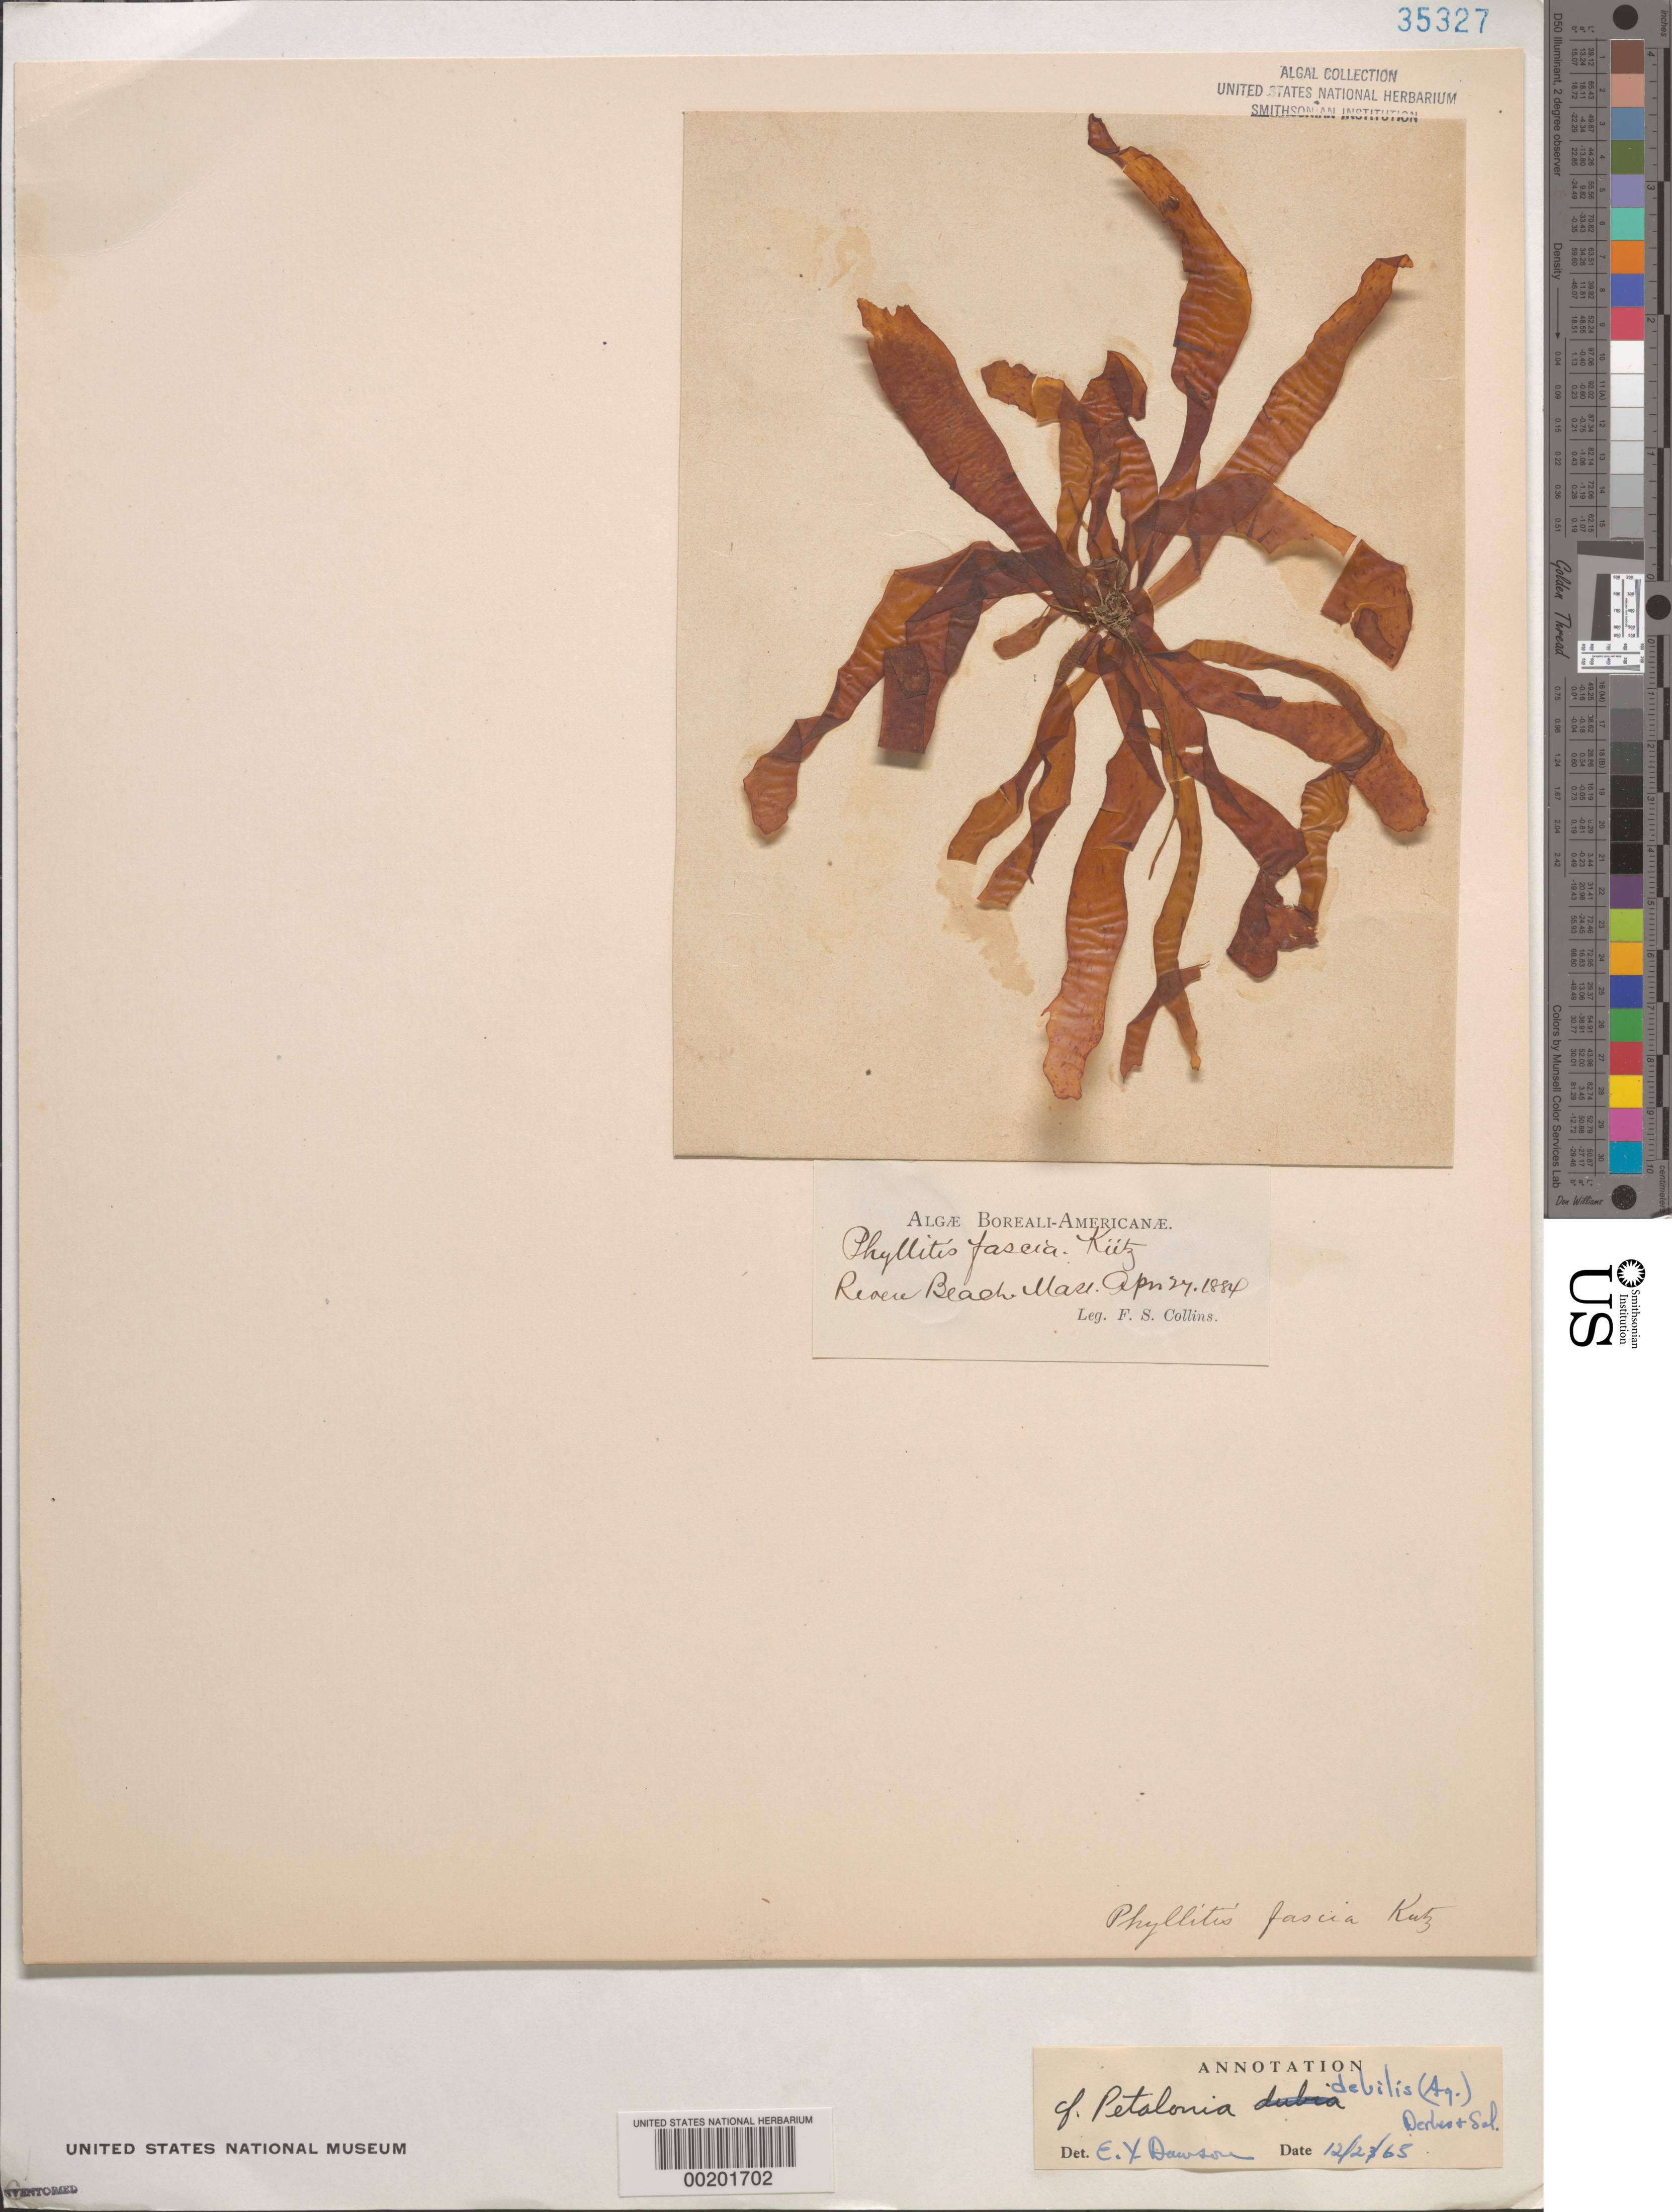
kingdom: Chromista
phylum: Ochrophyta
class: Phaeophyceae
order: Scytosiphonales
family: Scytosiphonaceae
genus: Petalonia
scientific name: Petalonia fascia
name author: (O.F. Müller) Kuntze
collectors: F. Collins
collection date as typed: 27 Apr 1884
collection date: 1884-04-27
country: United States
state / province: Massachusetts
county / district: Suffolk County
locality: Revere Beach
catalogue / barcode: US 35327